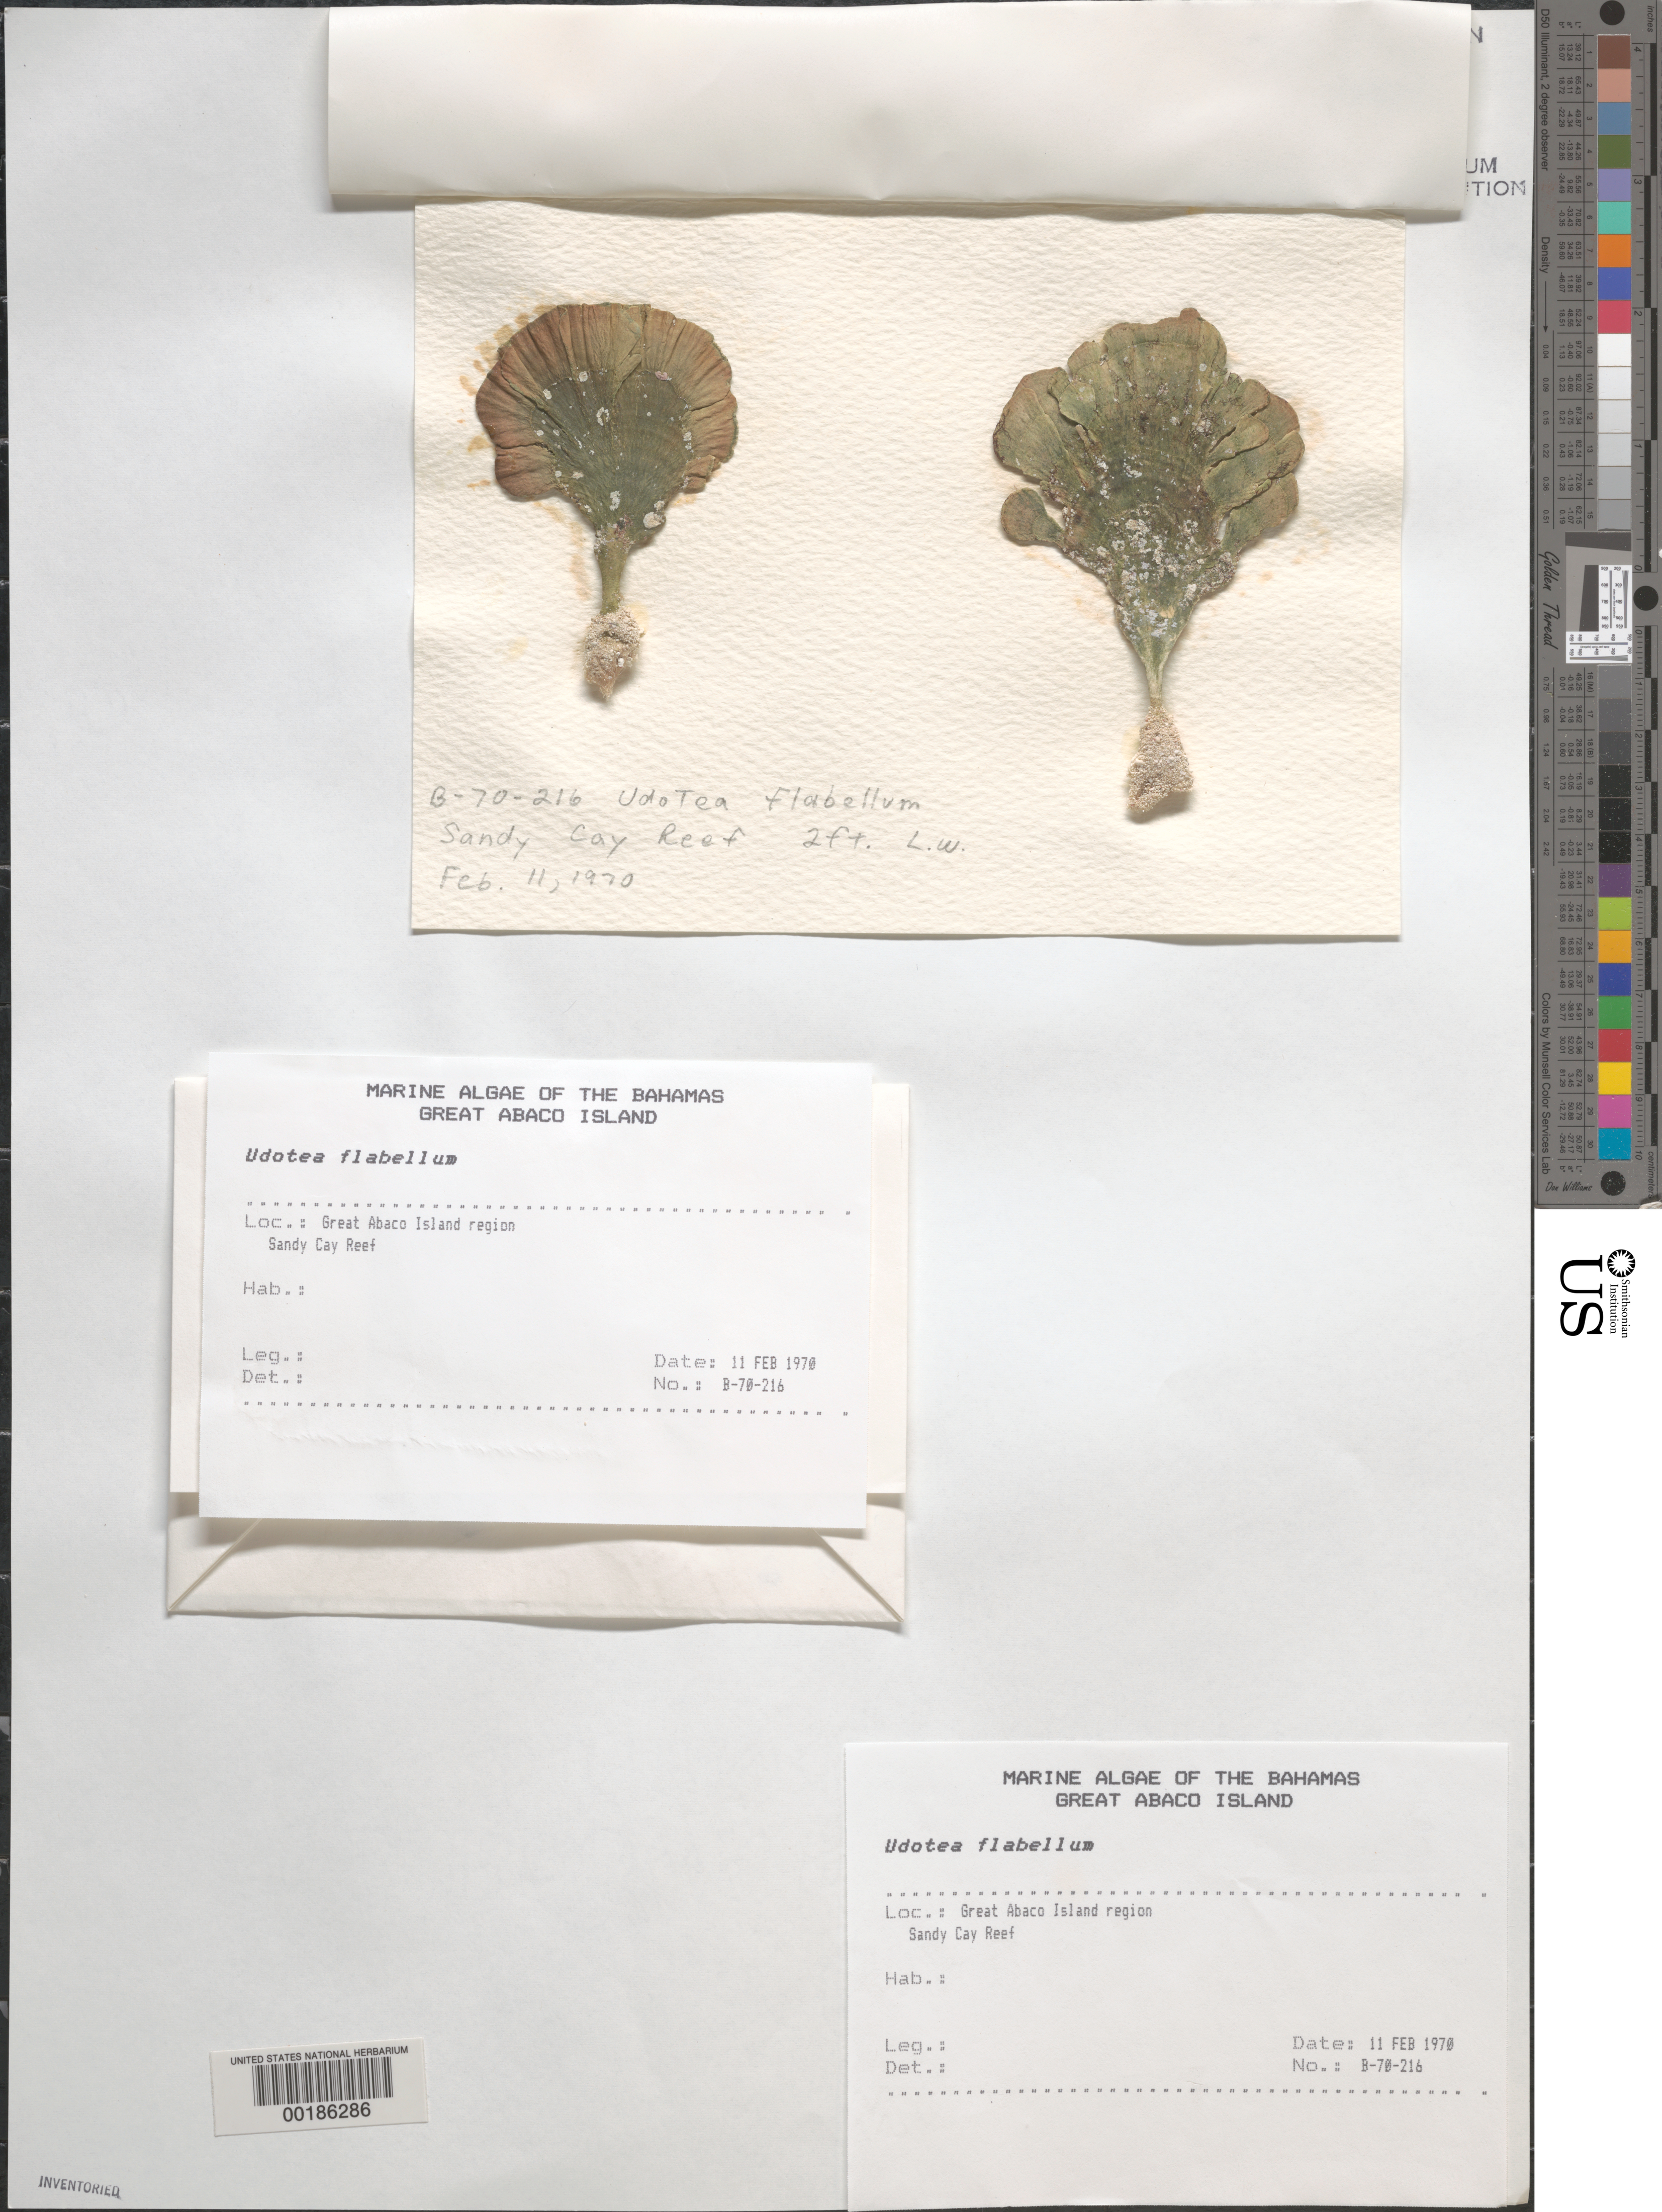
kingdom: Plantae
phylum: Chlorophyta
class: Ulvophyceae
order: Bryopsidales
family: Udoteaceae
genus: Udotea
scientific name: Udotea flabellum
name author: (J. Ellis & Sol.) M. Howe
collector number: B-70-216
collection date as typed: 11 Feb 1970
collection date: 1970-02-11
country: Bahamas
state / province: Abaco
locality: Sandy cay reef, great abaco island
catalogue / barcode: US 26421